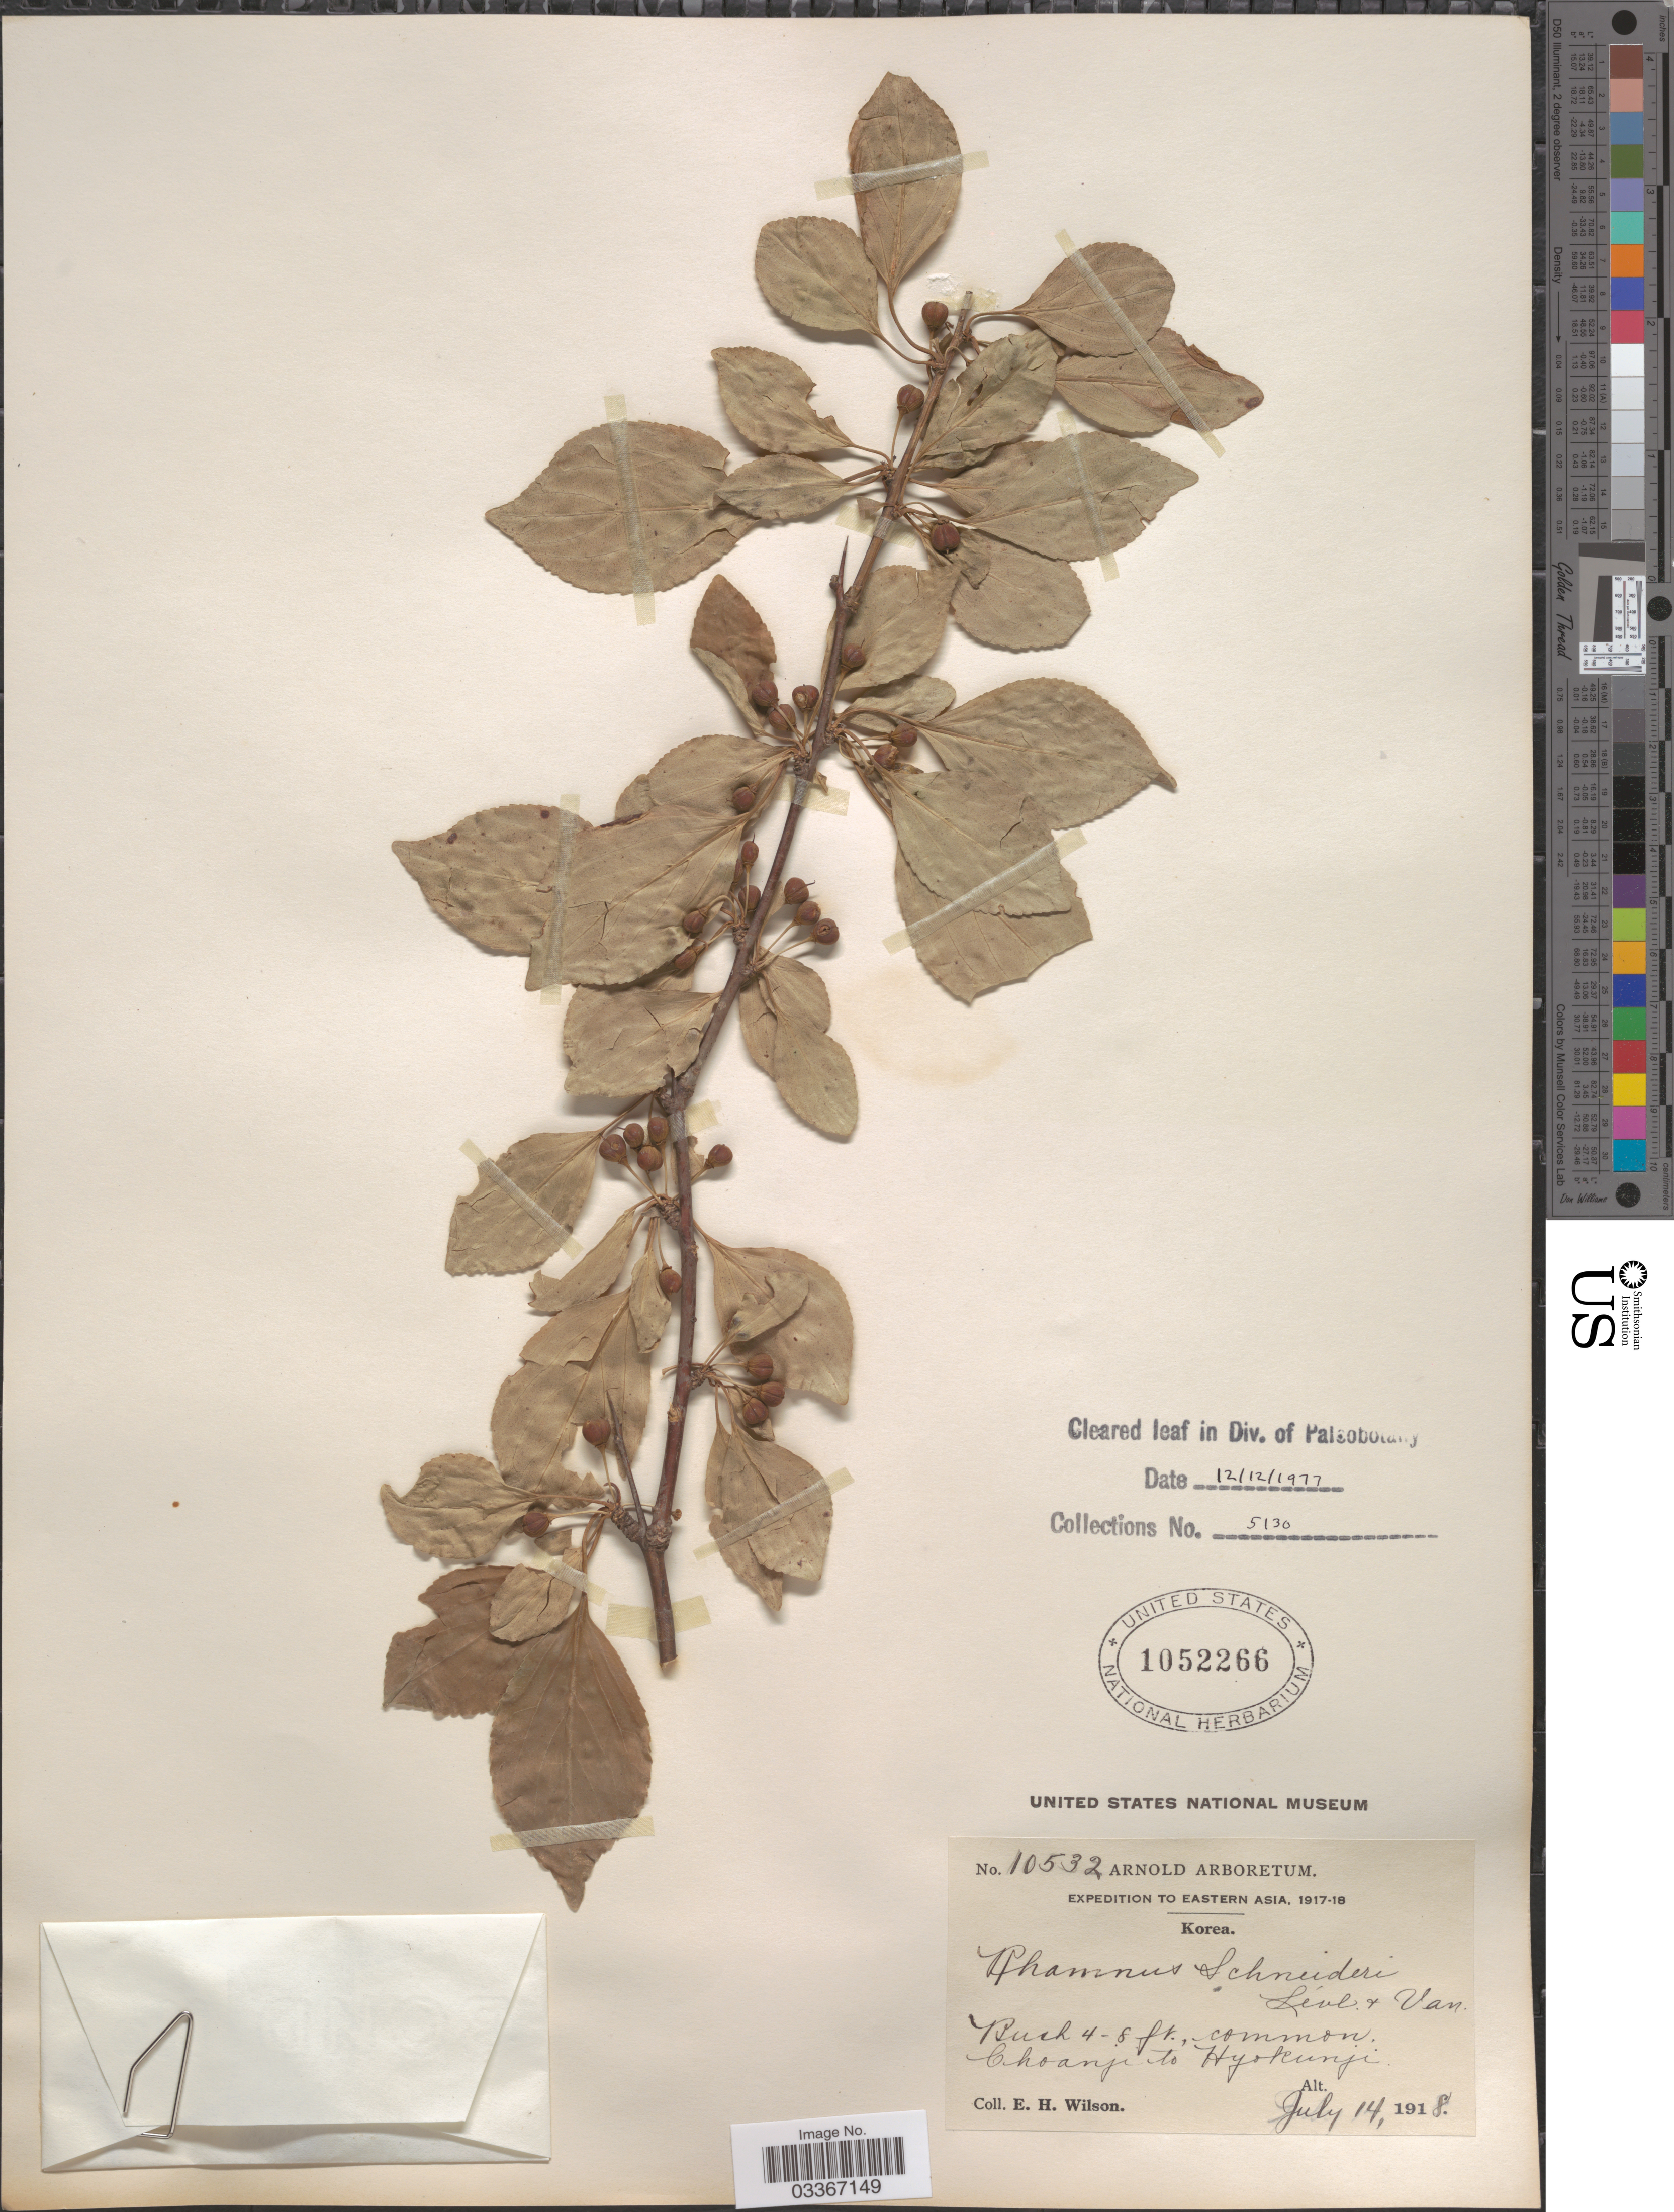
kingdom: Plantae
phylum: Tracheophyta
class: Magnoliopsida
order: Rosales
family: Rhamnaceae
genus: Rhamnus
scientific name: Rhamnus schneideri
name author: H. Lév. & Vaniot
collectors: E. Wilson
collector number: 10532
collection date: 1918-07-14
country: North Korea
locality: Eastern Asia. Korea. Choanji to Hyokunji.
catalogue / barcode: US 1052266